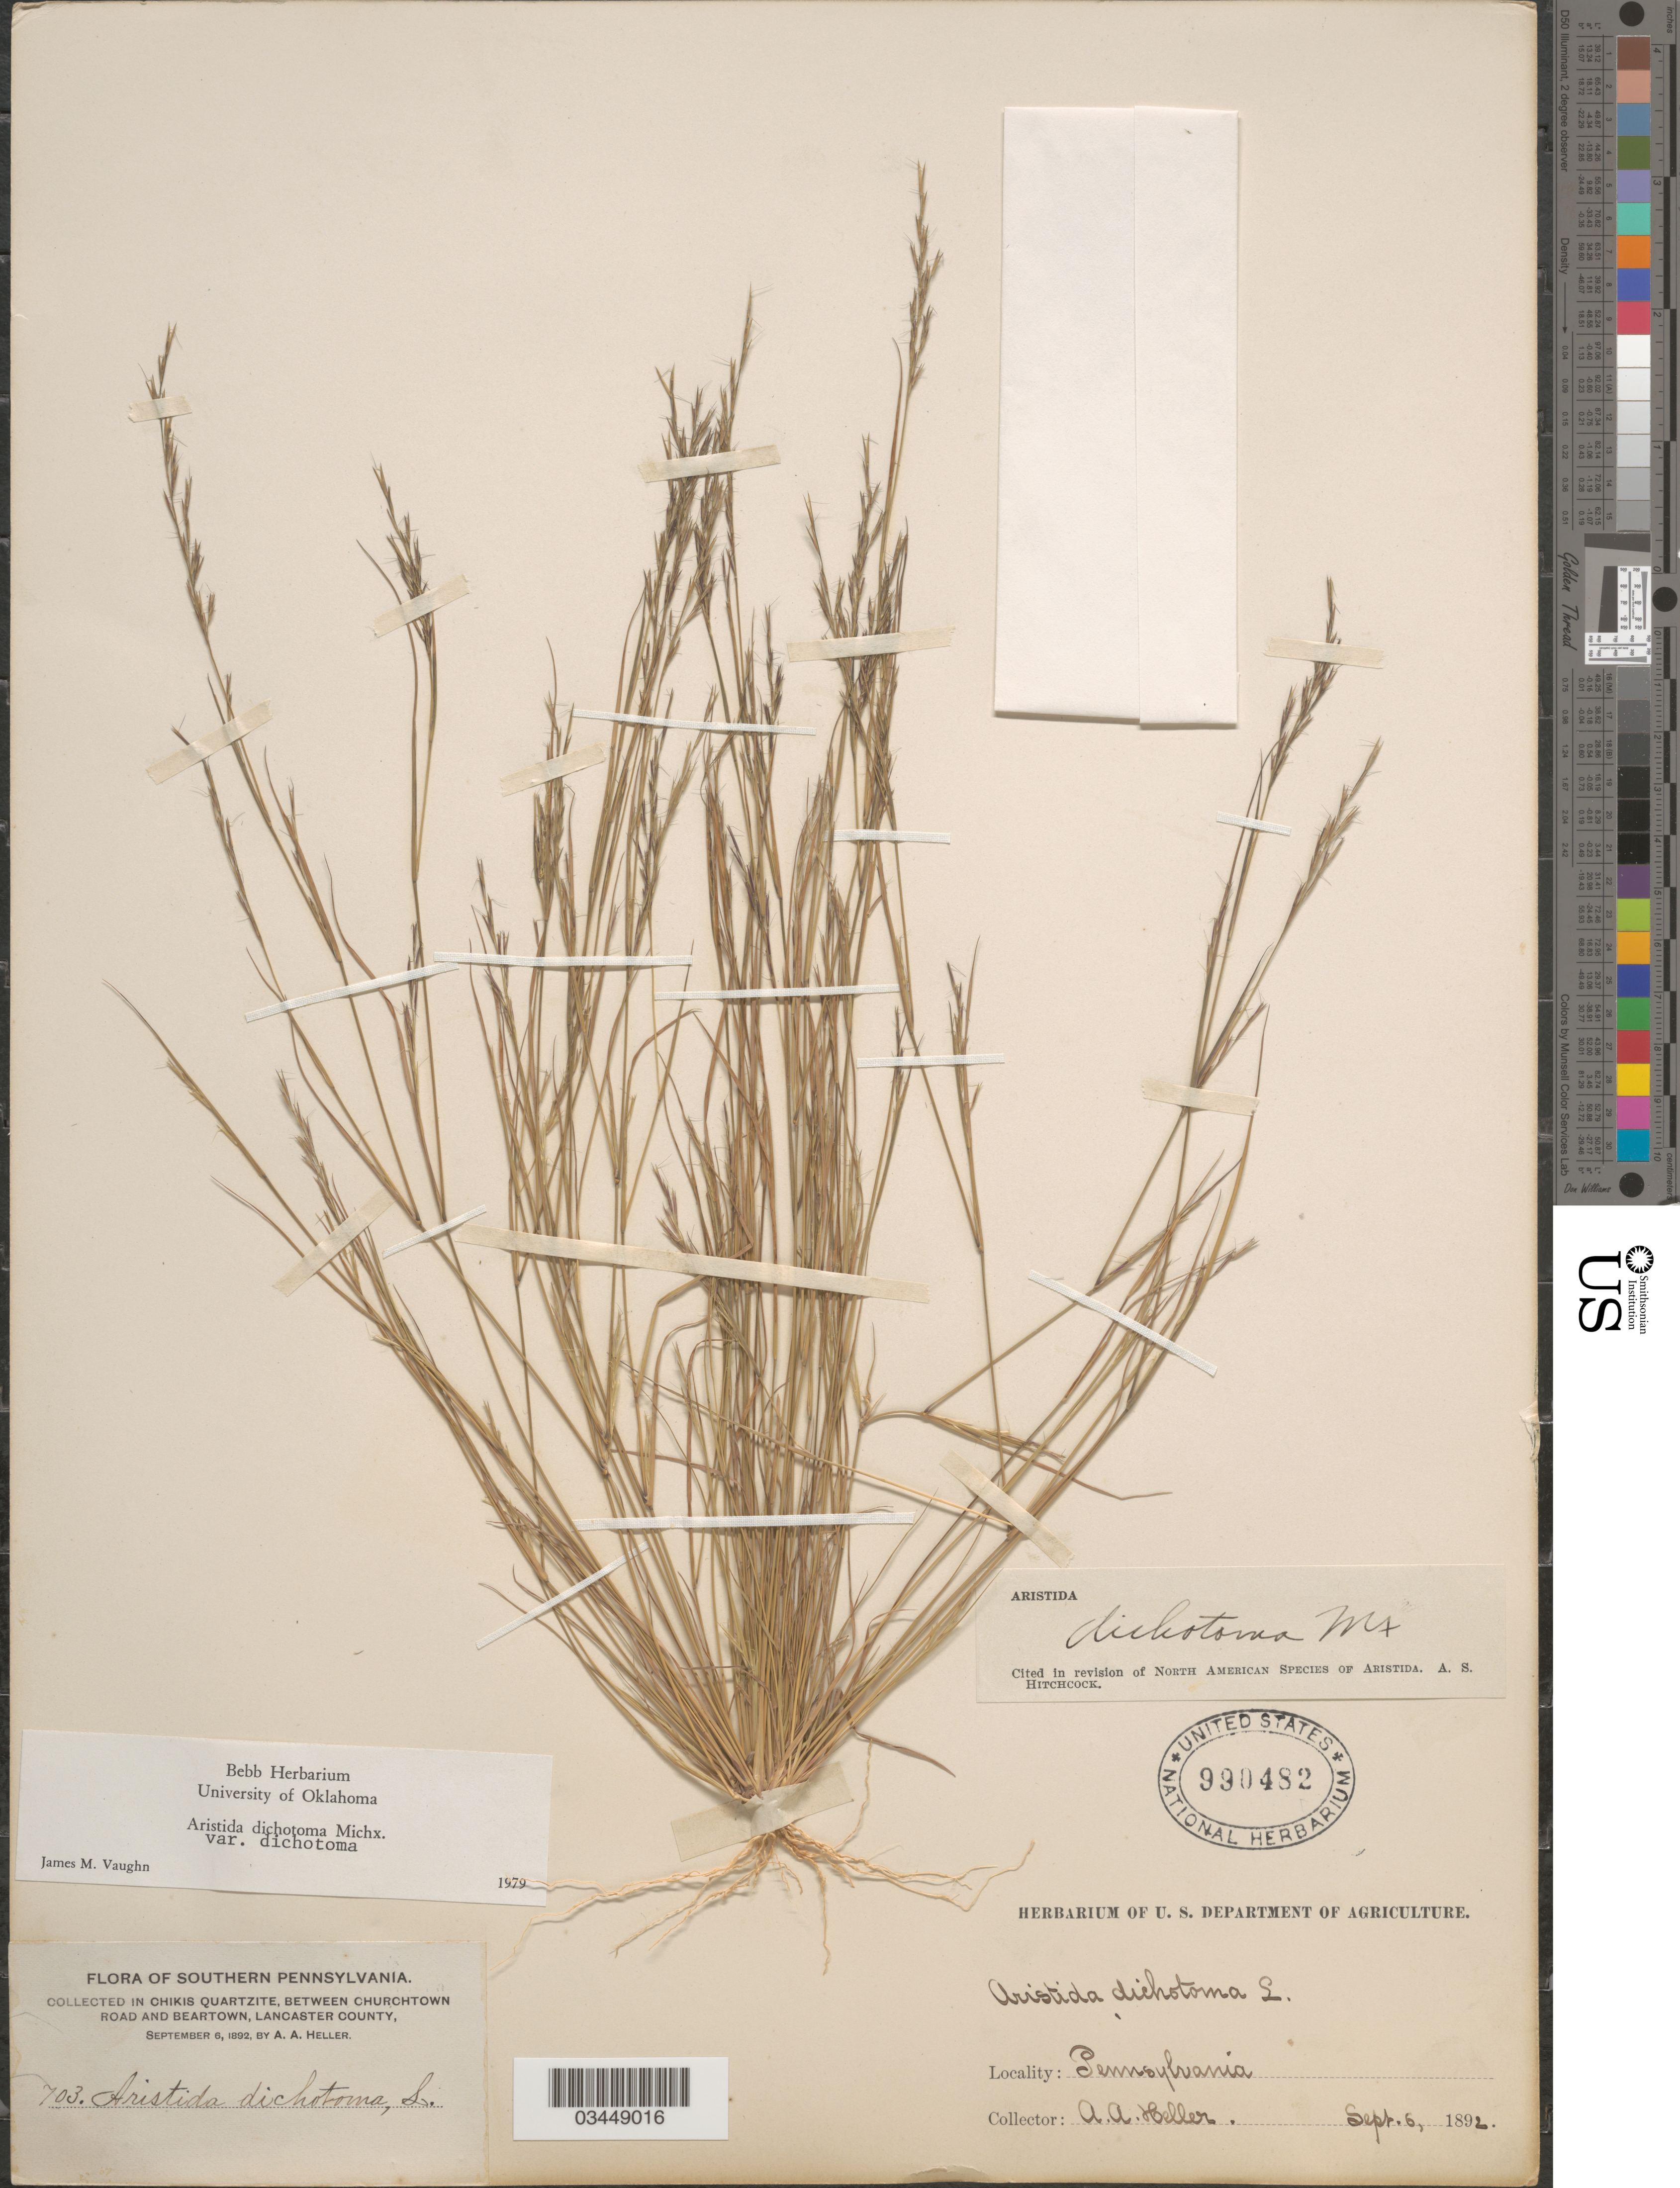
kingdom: Plantae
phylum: Tracheophyta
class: Liliopsida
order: Poales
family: Poaceae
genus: Aristida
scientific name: Aristida dichotoma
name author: Michx.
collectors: A. A. Heller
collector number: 703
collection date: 1892-09-06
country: United States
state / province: Pennsylvania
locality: Southern Pennsylvania. In Chikis Quartzite, Between Churchtown Road and Beartown, Lancaster County.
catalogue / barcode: US 990482